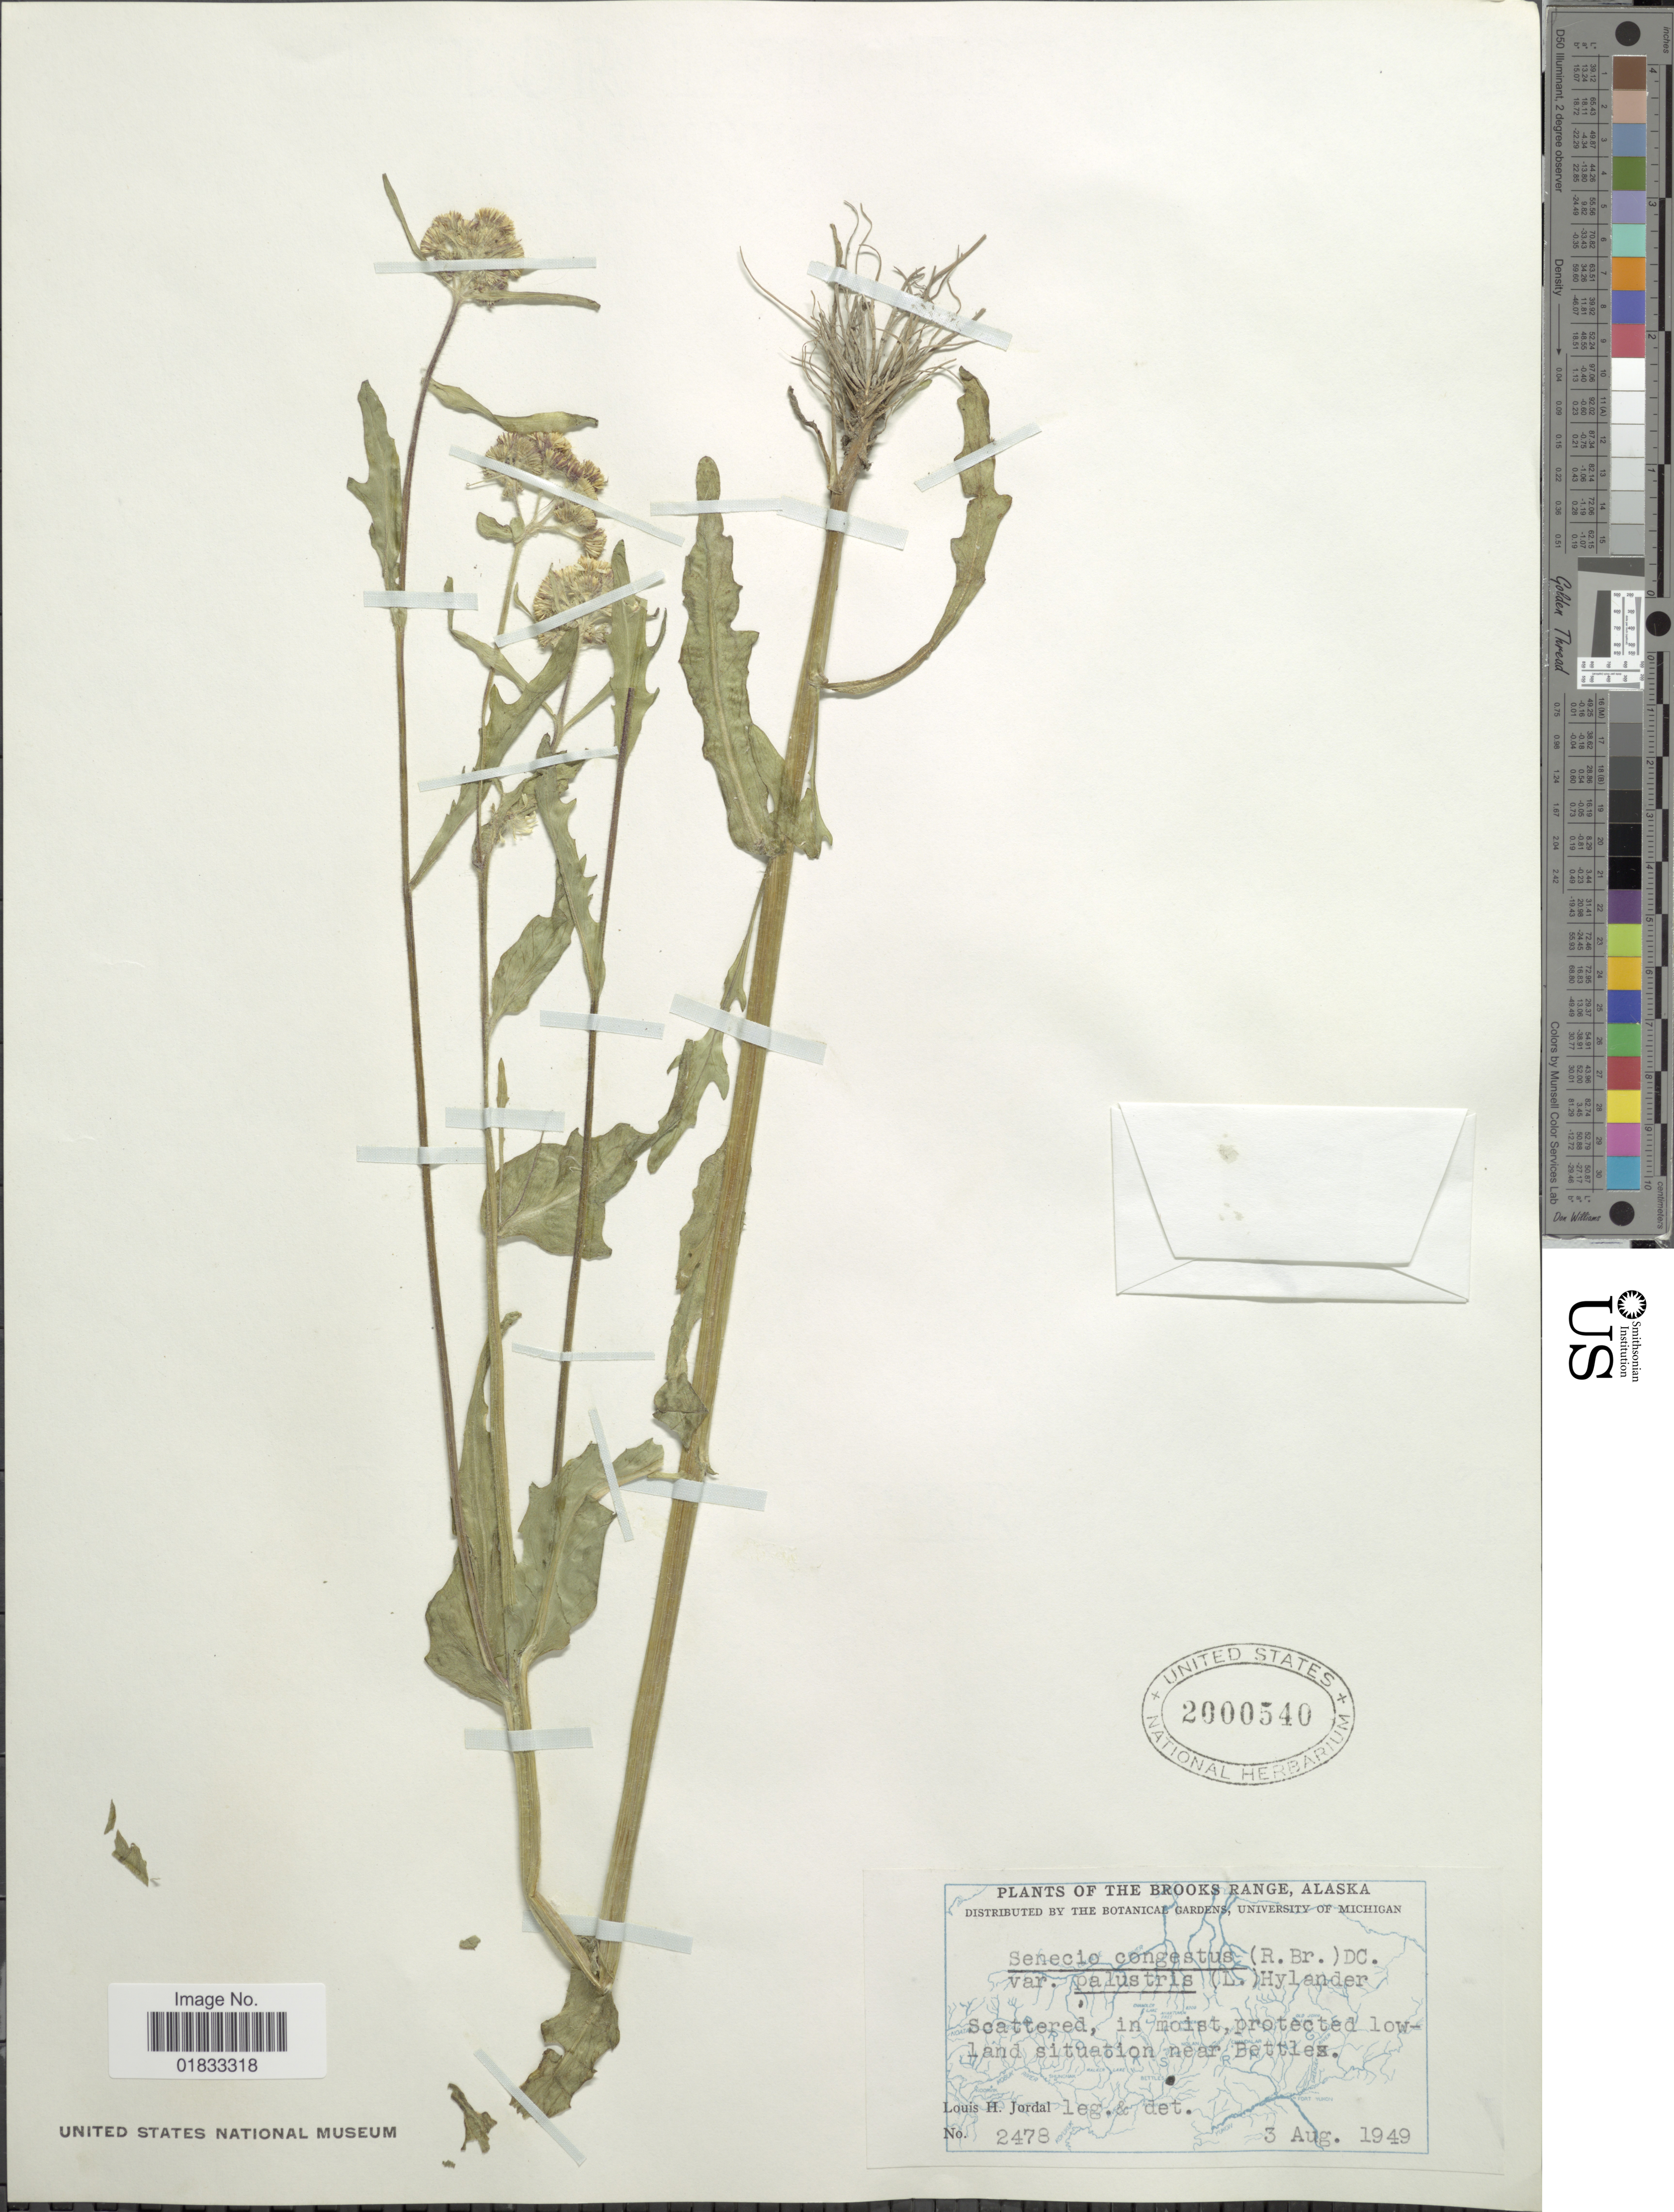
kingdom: Plantae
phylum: Tracheophyta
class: Magnoliopsida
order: Asterales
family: Asteraceae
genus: Tephroseris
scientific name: Tephroseris palustris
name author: (L.) Rchb.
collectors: L. Jordal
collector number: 2478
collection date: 1949-08-03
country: United States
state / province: Alaska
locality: Brooks Range, near Bettles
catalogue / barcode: US 2000540